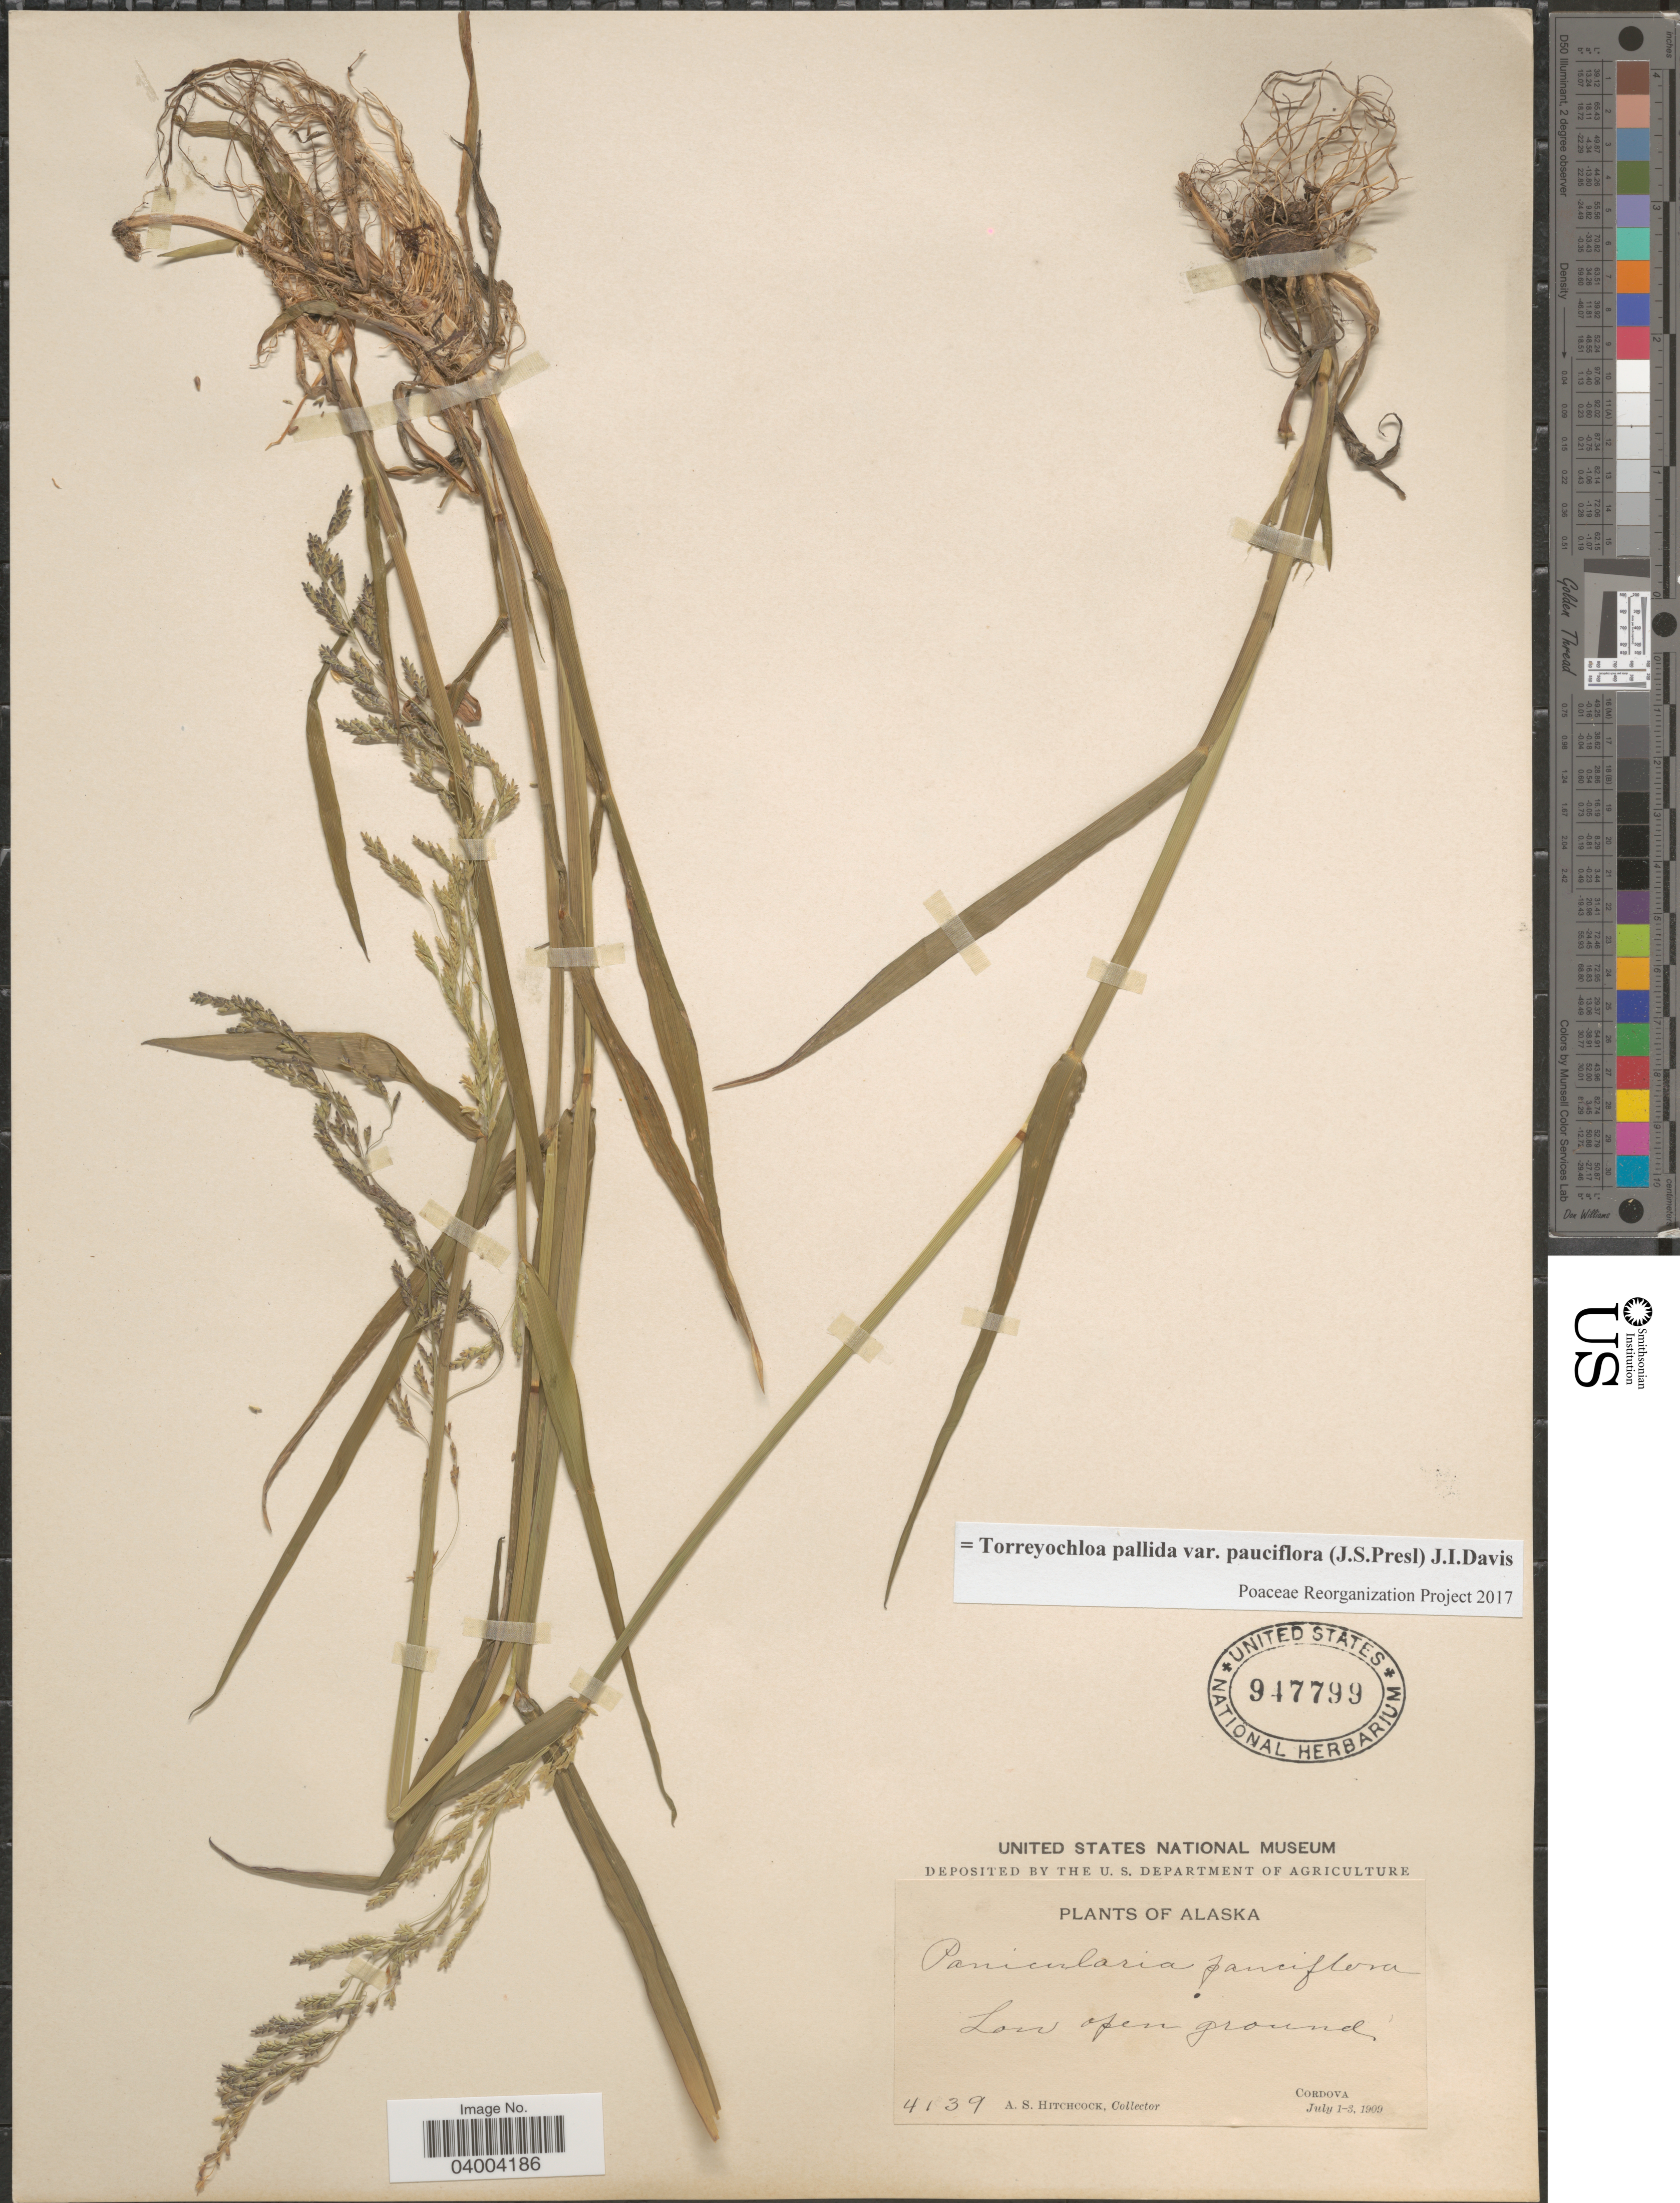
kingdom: Plantae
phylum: Tracheophyta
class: Liliopsida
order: Poales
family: Poaceae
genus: Torreyochloa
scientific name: Torreyochloa pallida var. pauciflora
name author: (J. Presl) J.I. Davis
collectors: A. S. Hitchcock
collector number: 4139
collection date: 1909-07-01/1909-07-03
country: United States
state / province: Alaska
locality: Low open ground. Cordova.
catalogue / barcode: US 947799